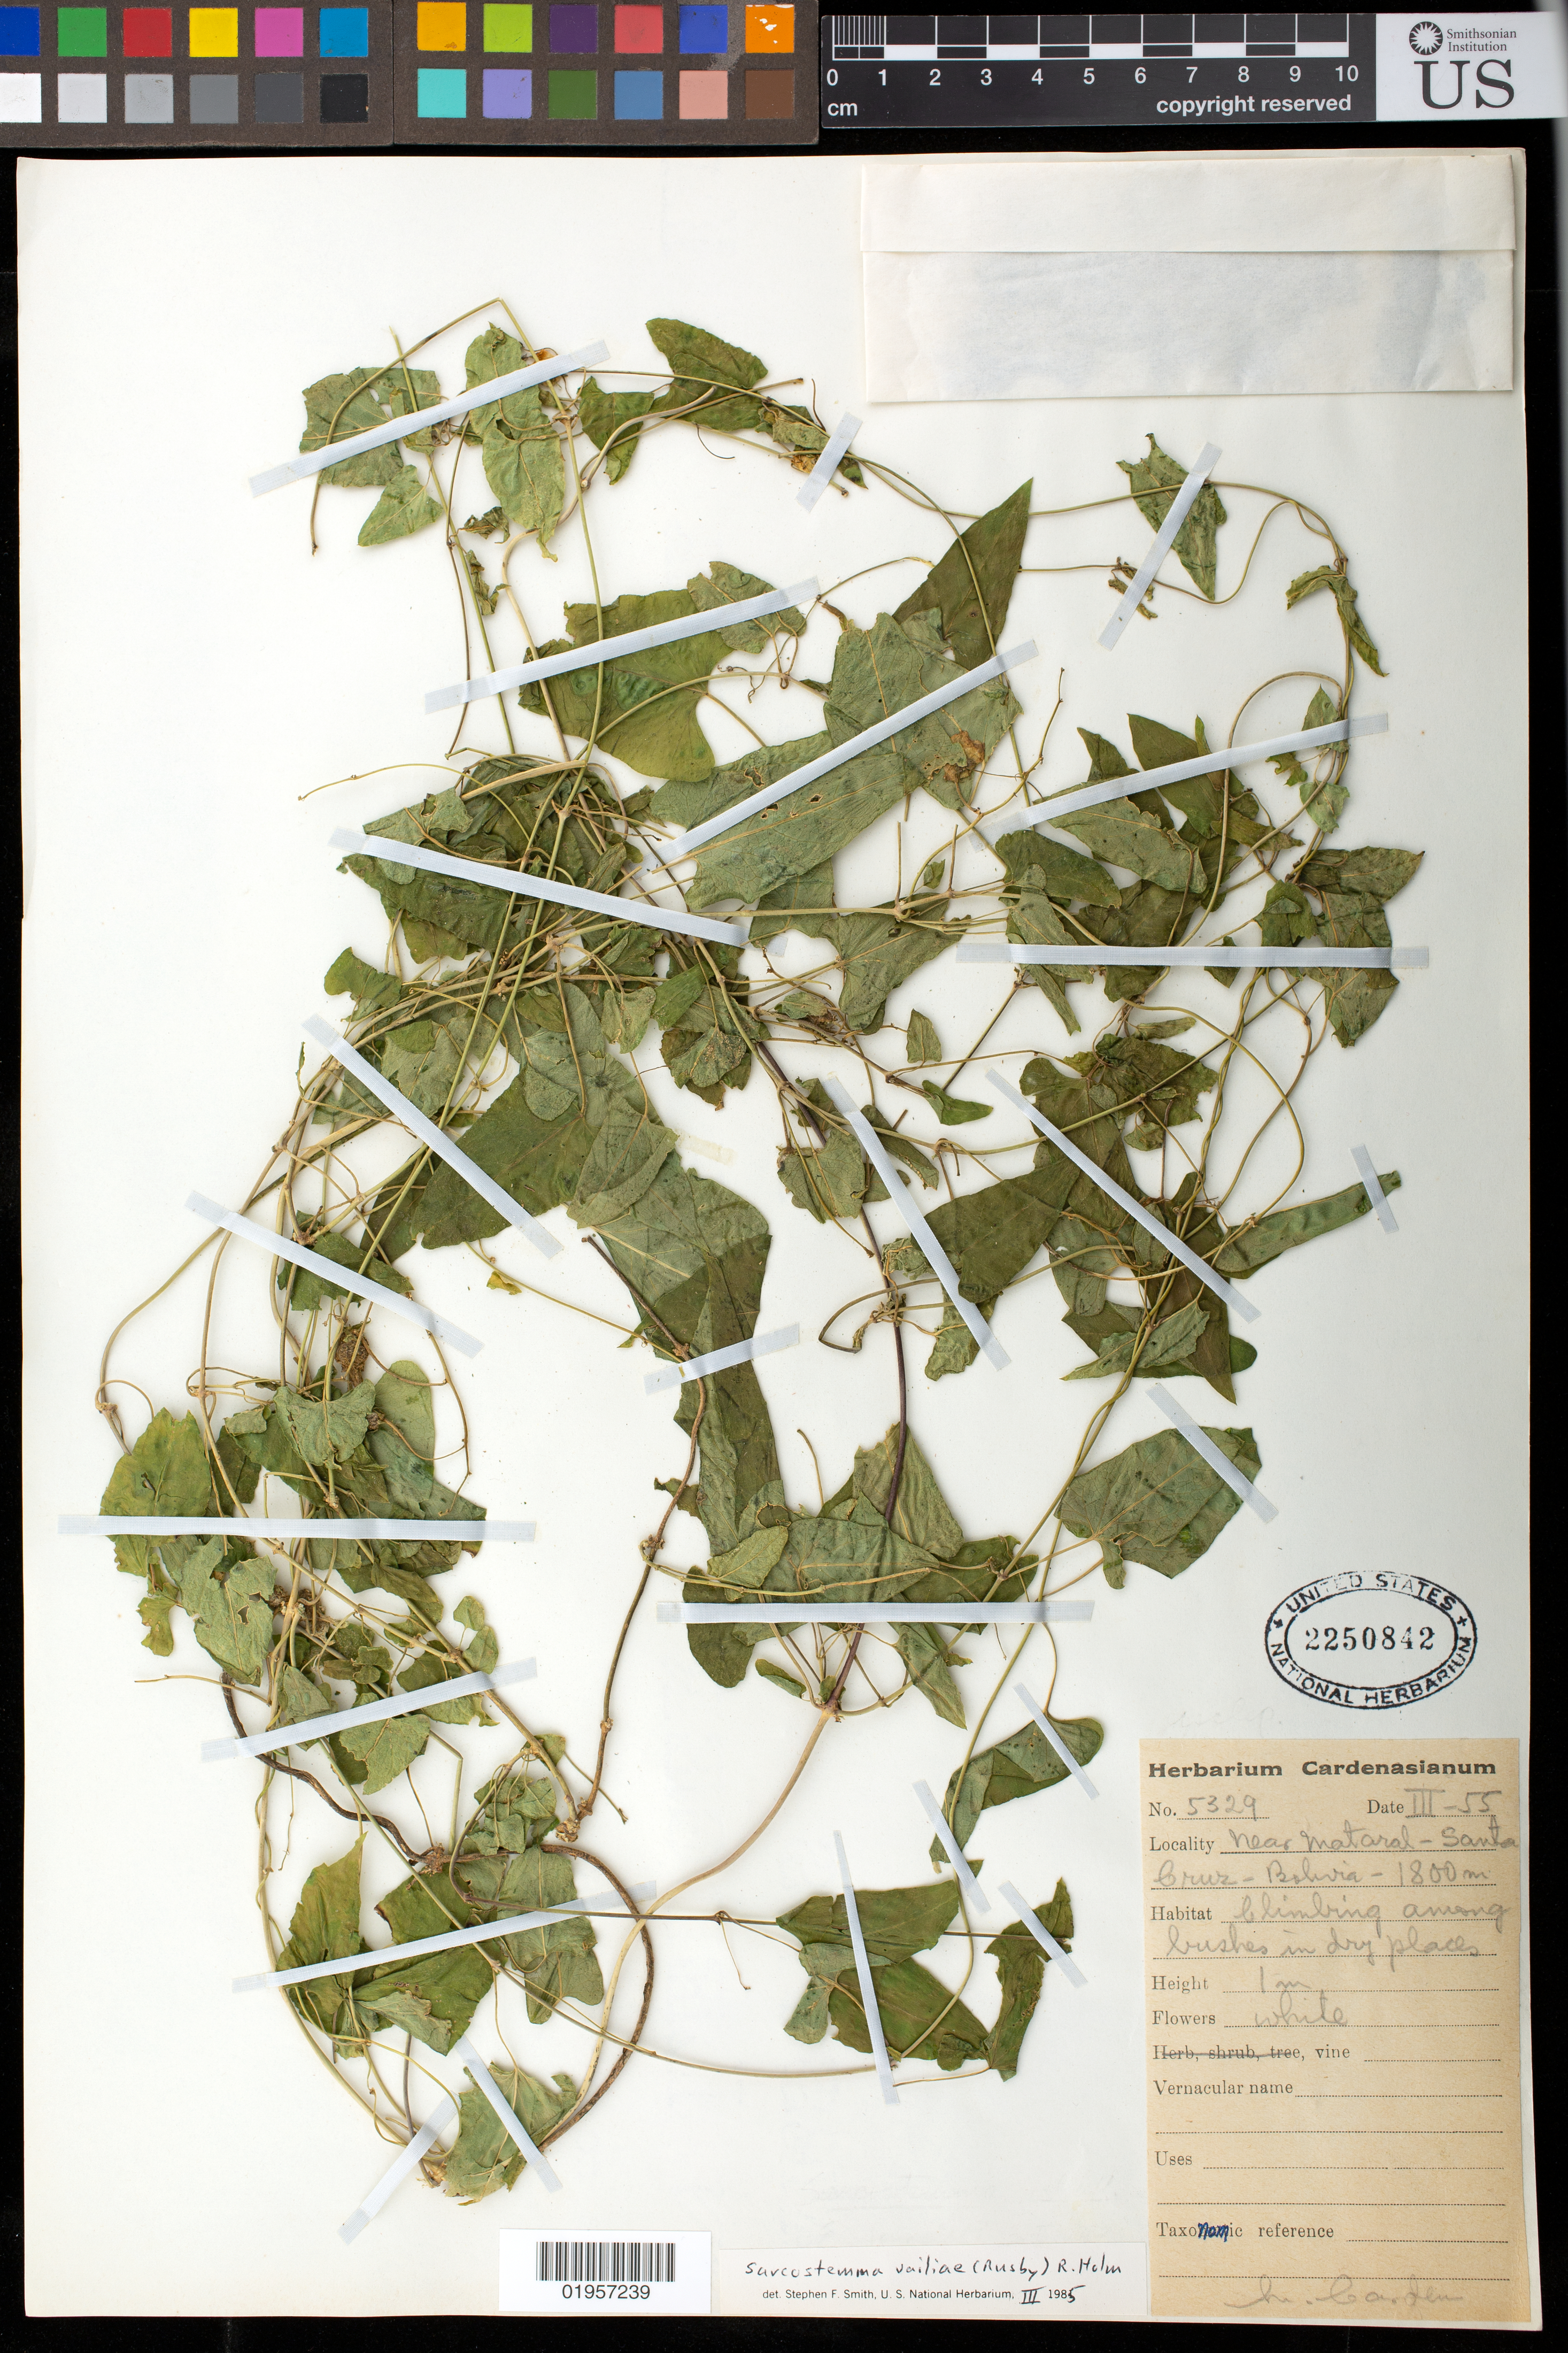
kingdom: Plantae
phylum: Tracheophyta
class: Magnoliopsida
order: Gentianales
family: Apocynaceae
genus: Sarcostemma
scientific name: Sarcostemma vailiae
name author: (Rusby) R.W. Holm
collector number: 5329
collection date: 1955-03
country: Bolivia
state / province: Santa Cruz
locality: Near Mataral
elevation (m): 1800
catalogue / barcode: US 2250842